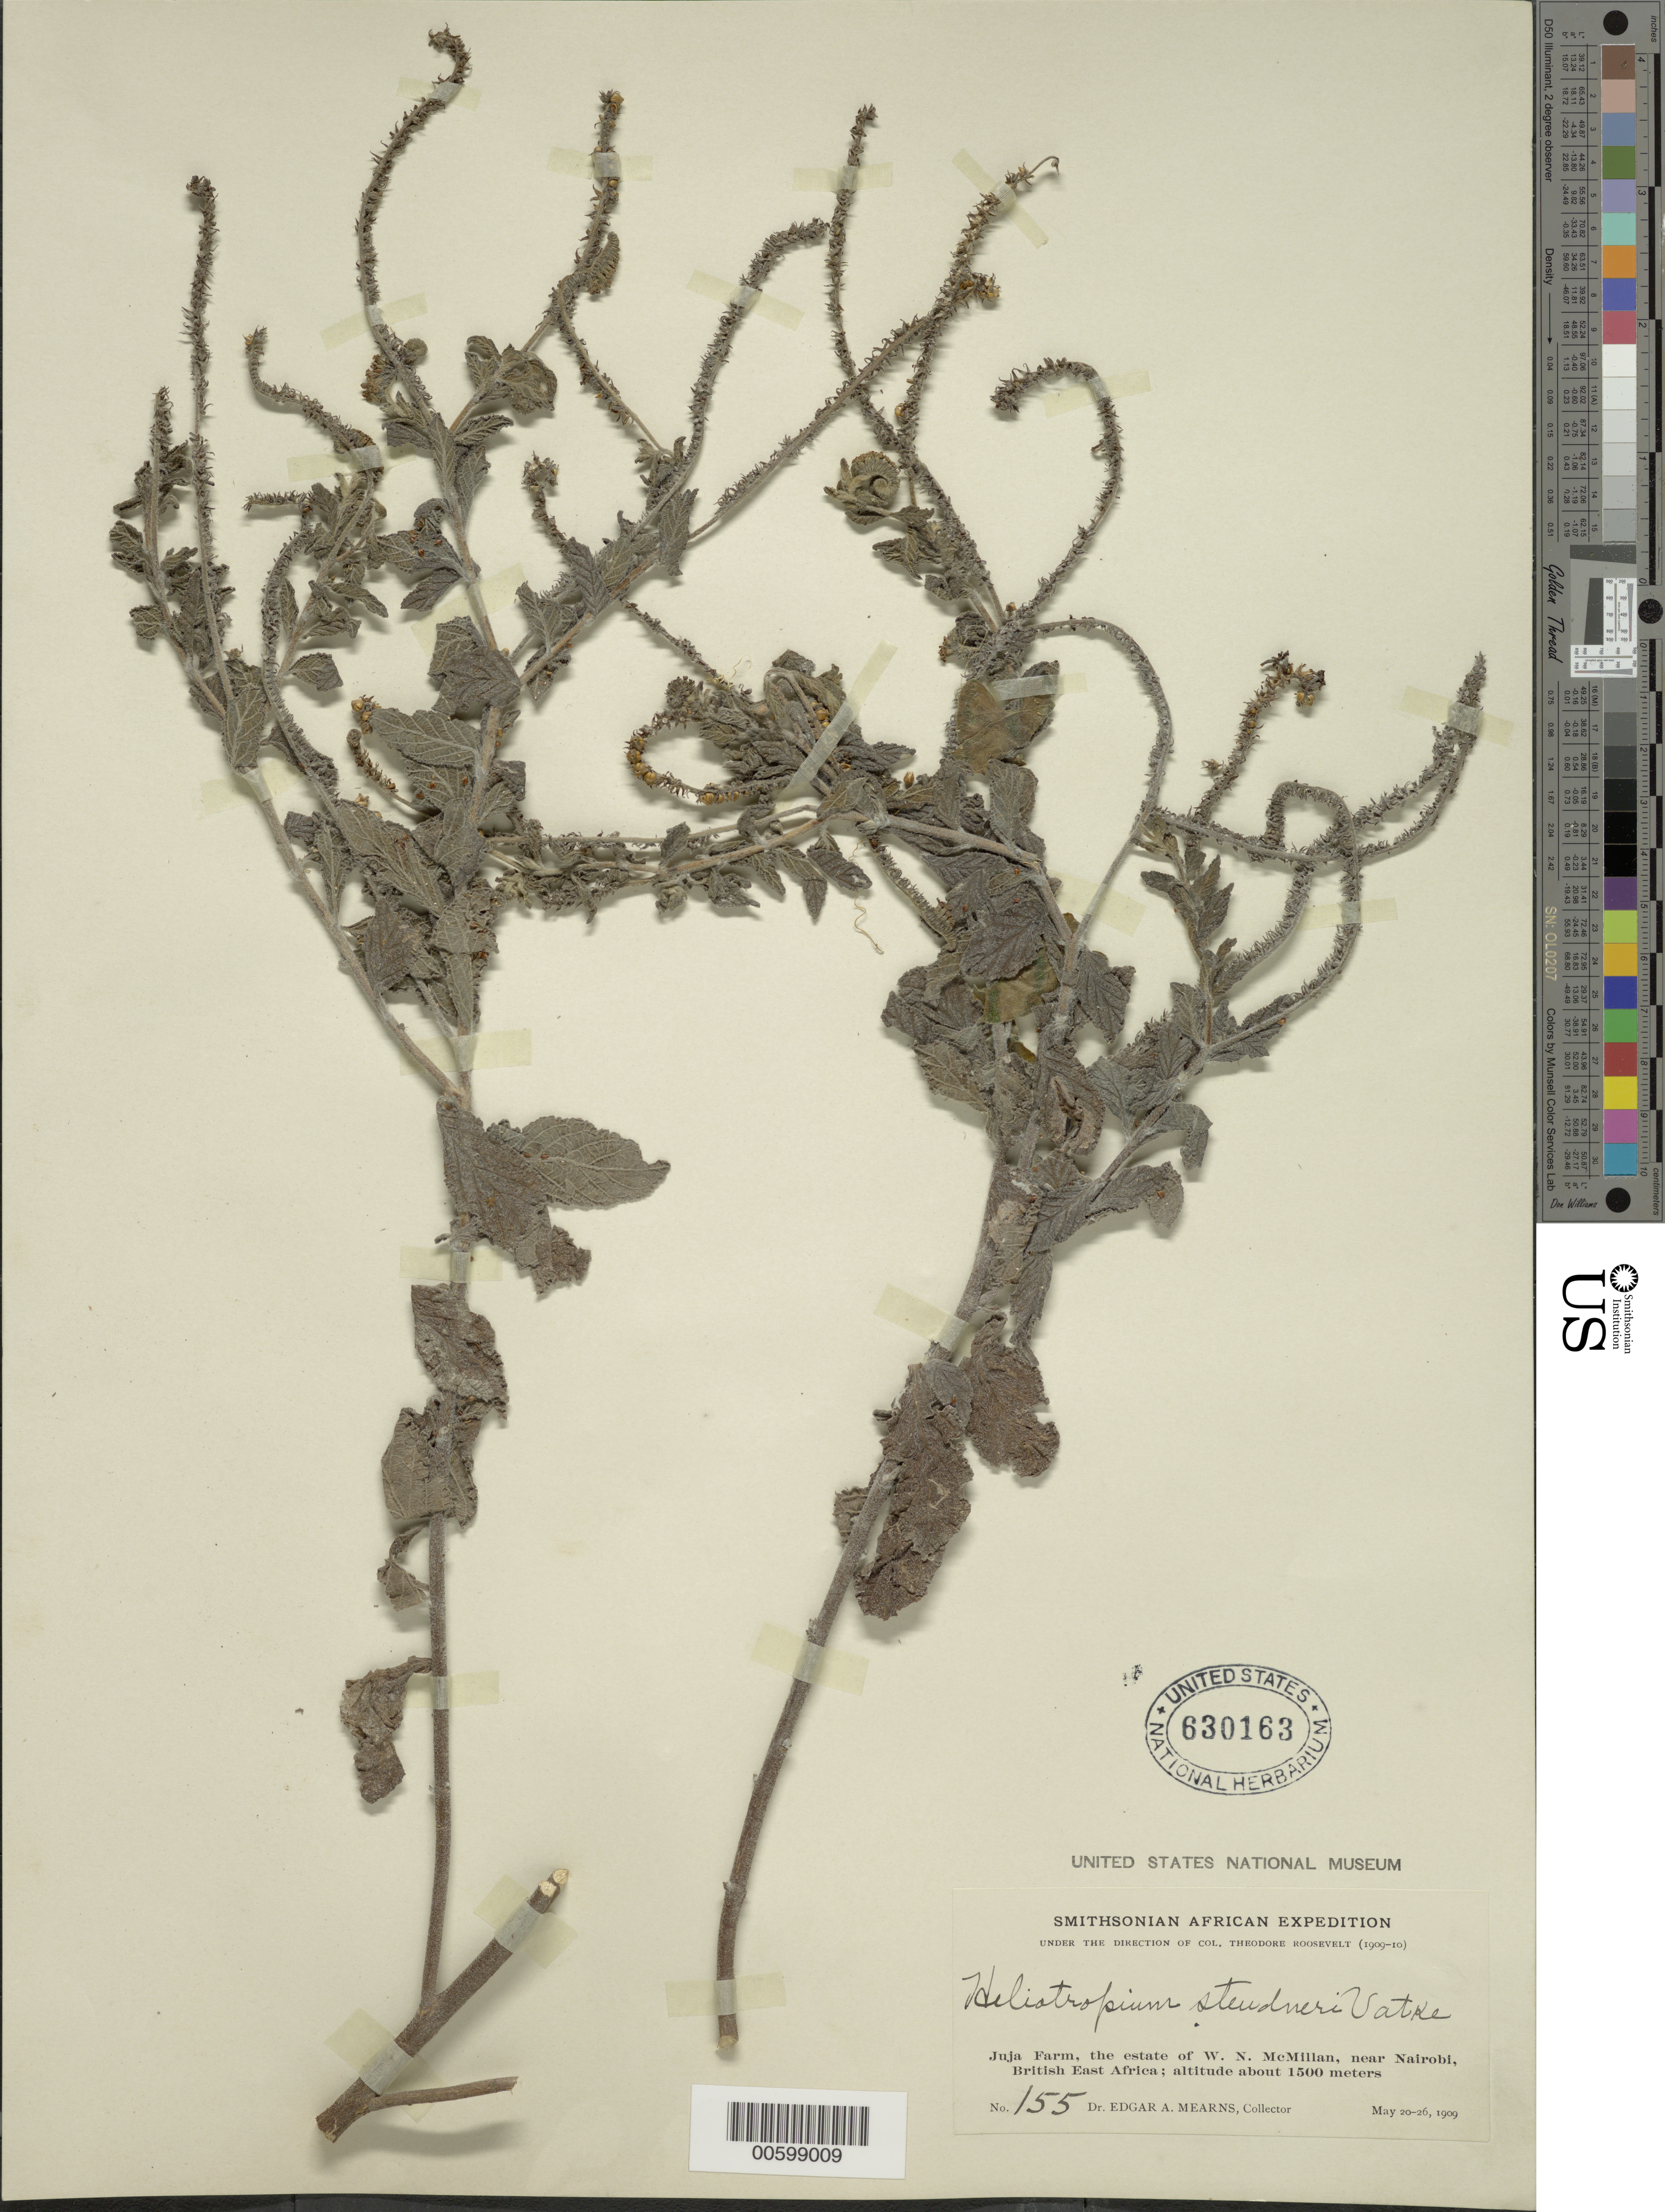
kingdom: Plantae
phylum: Tracheophyta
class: Magnoliopsida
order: Boraginales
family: Heliotropiaceae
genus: Heliotropium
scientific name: Heliotropium steudneri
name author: Vatke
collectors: E. A. Mearns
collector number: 155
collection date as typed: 20 May 1909 to 26 May 1909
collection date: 1909-05-20/1909-05-26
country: Kenya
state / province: Nairobi Area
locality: Juja Farm , estate of W.N. McMillan, near Nairobi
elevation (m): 1500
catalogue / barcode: US 630163